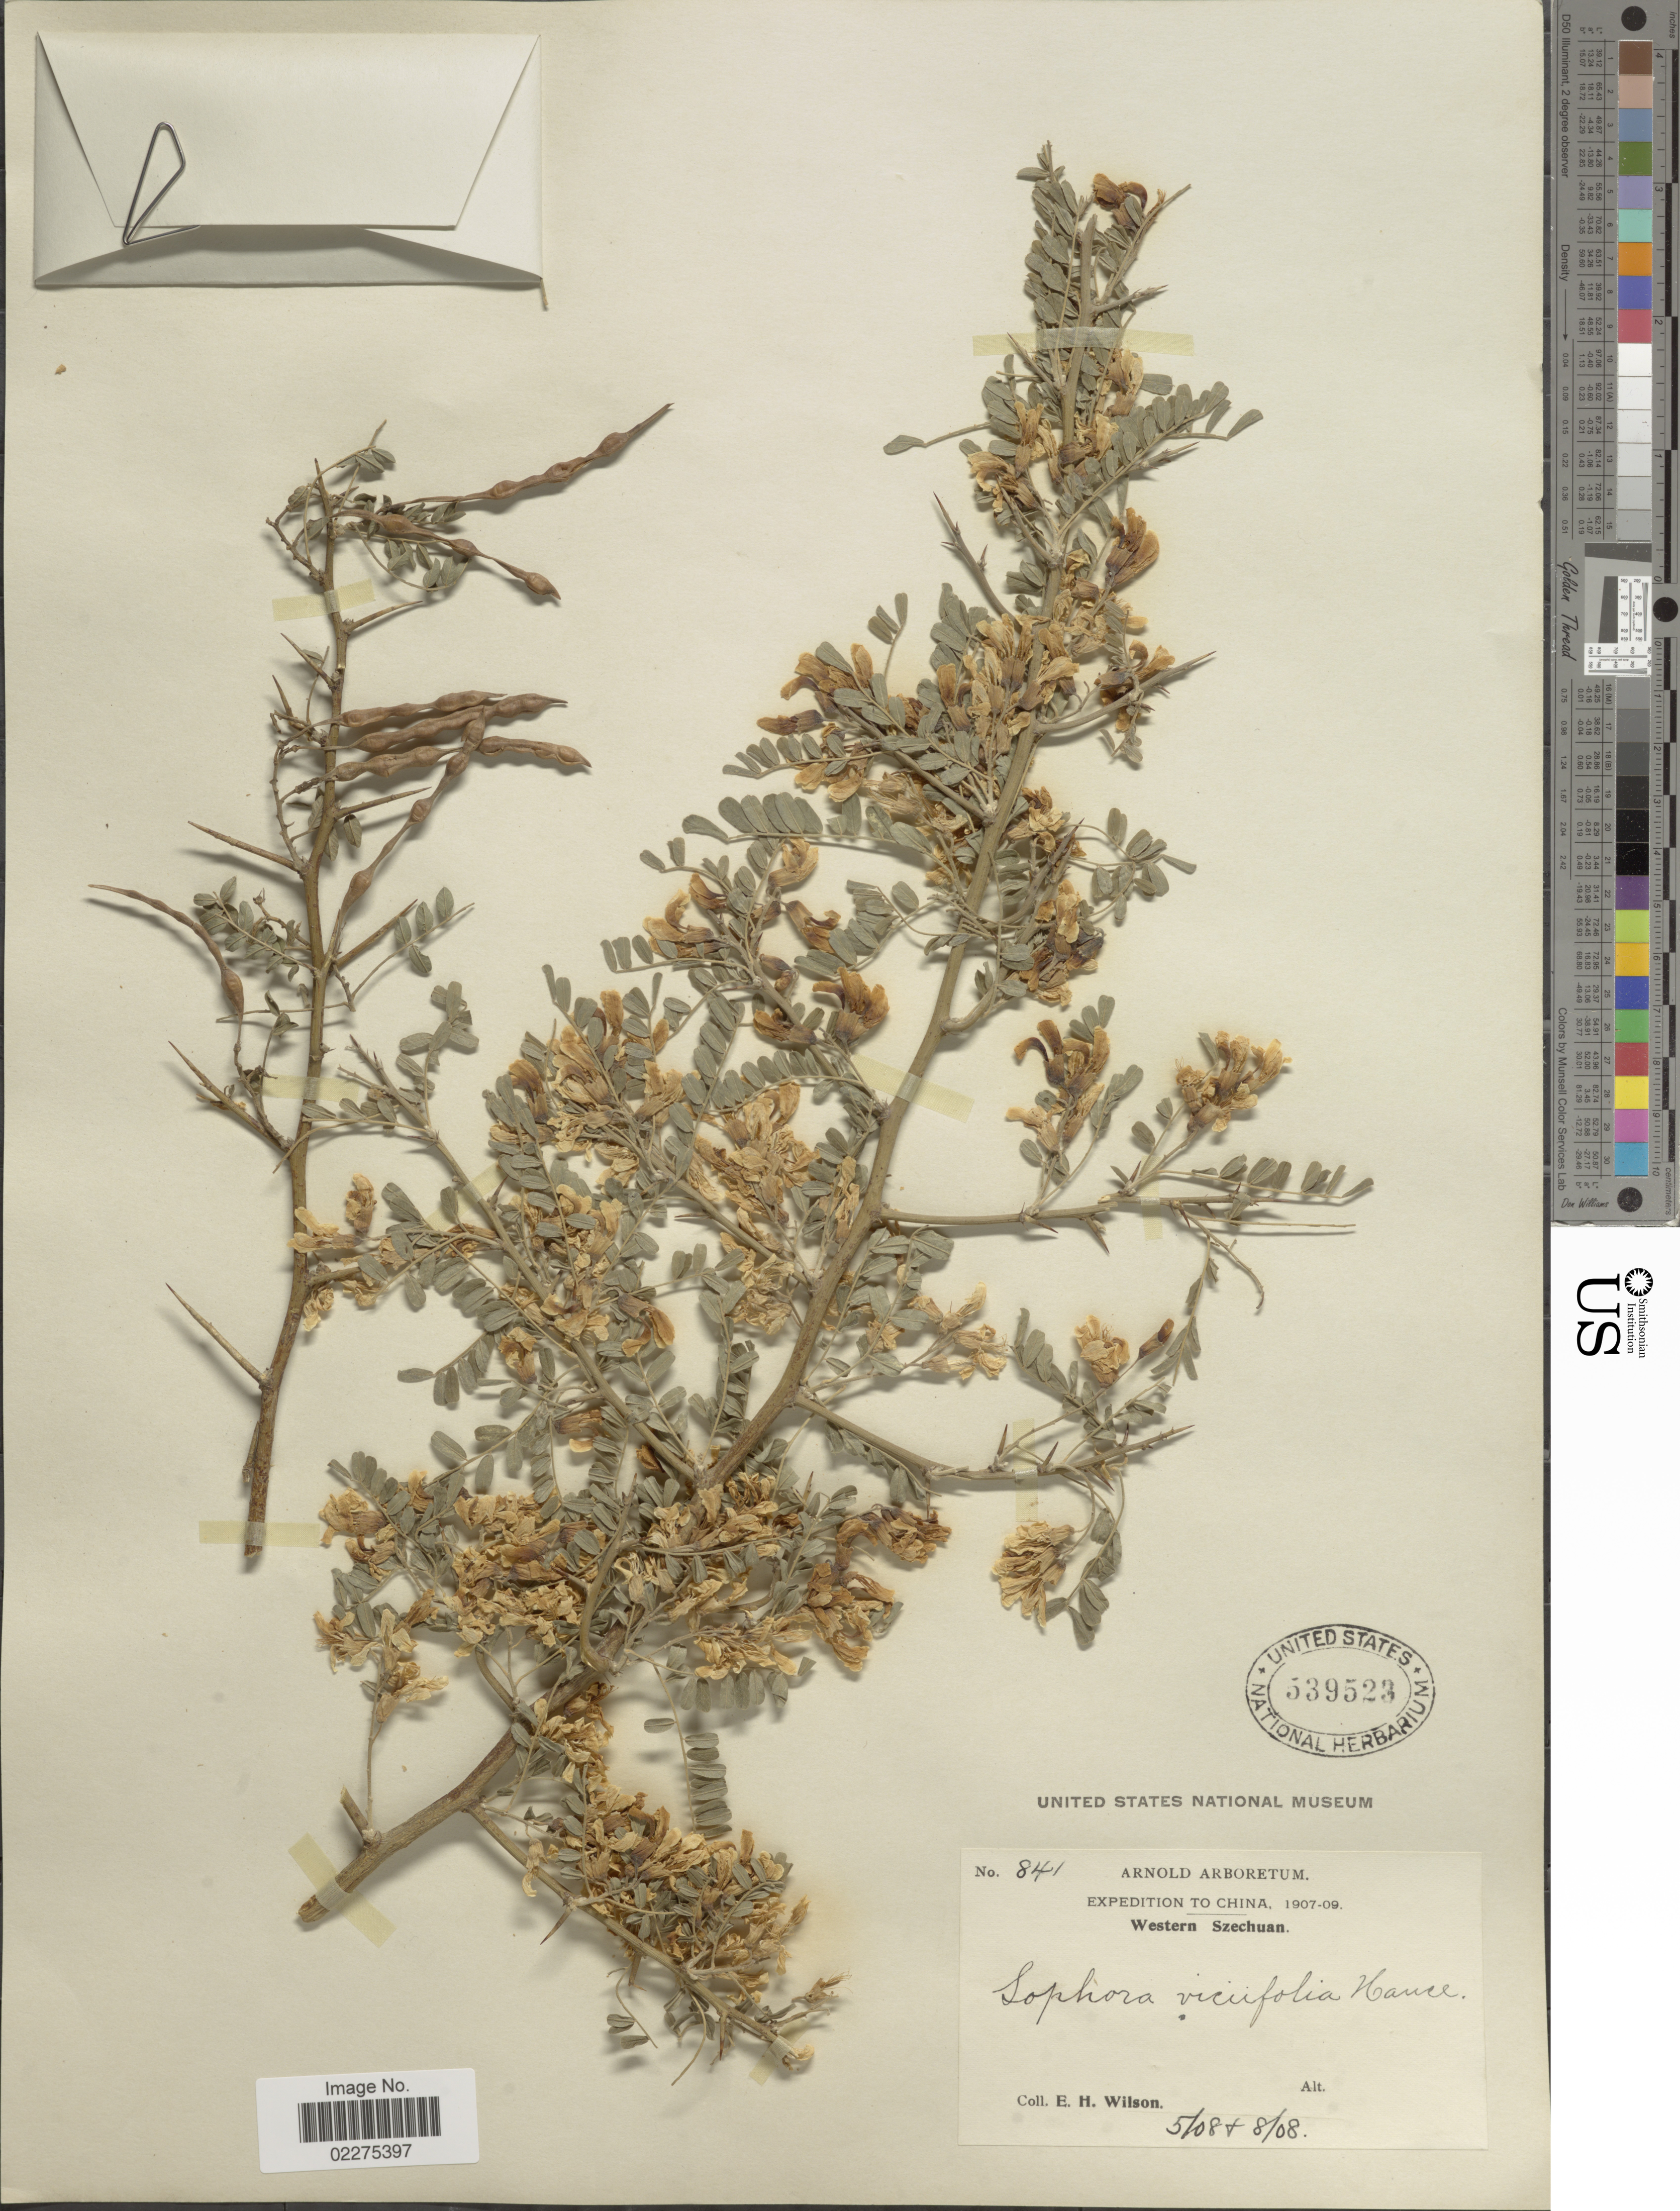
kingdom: Plantae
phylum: Tracheophyta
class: Magnoliopsida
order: Fabales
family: Fabaceae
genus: Sophora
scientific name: Sophora davidii var. davidii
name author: (Franch.) Skeels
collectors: E. Wilson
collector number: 841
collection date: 1908-05/1908-08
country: China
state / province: Sichuan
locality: Western Szechuan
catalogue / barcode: US 539523